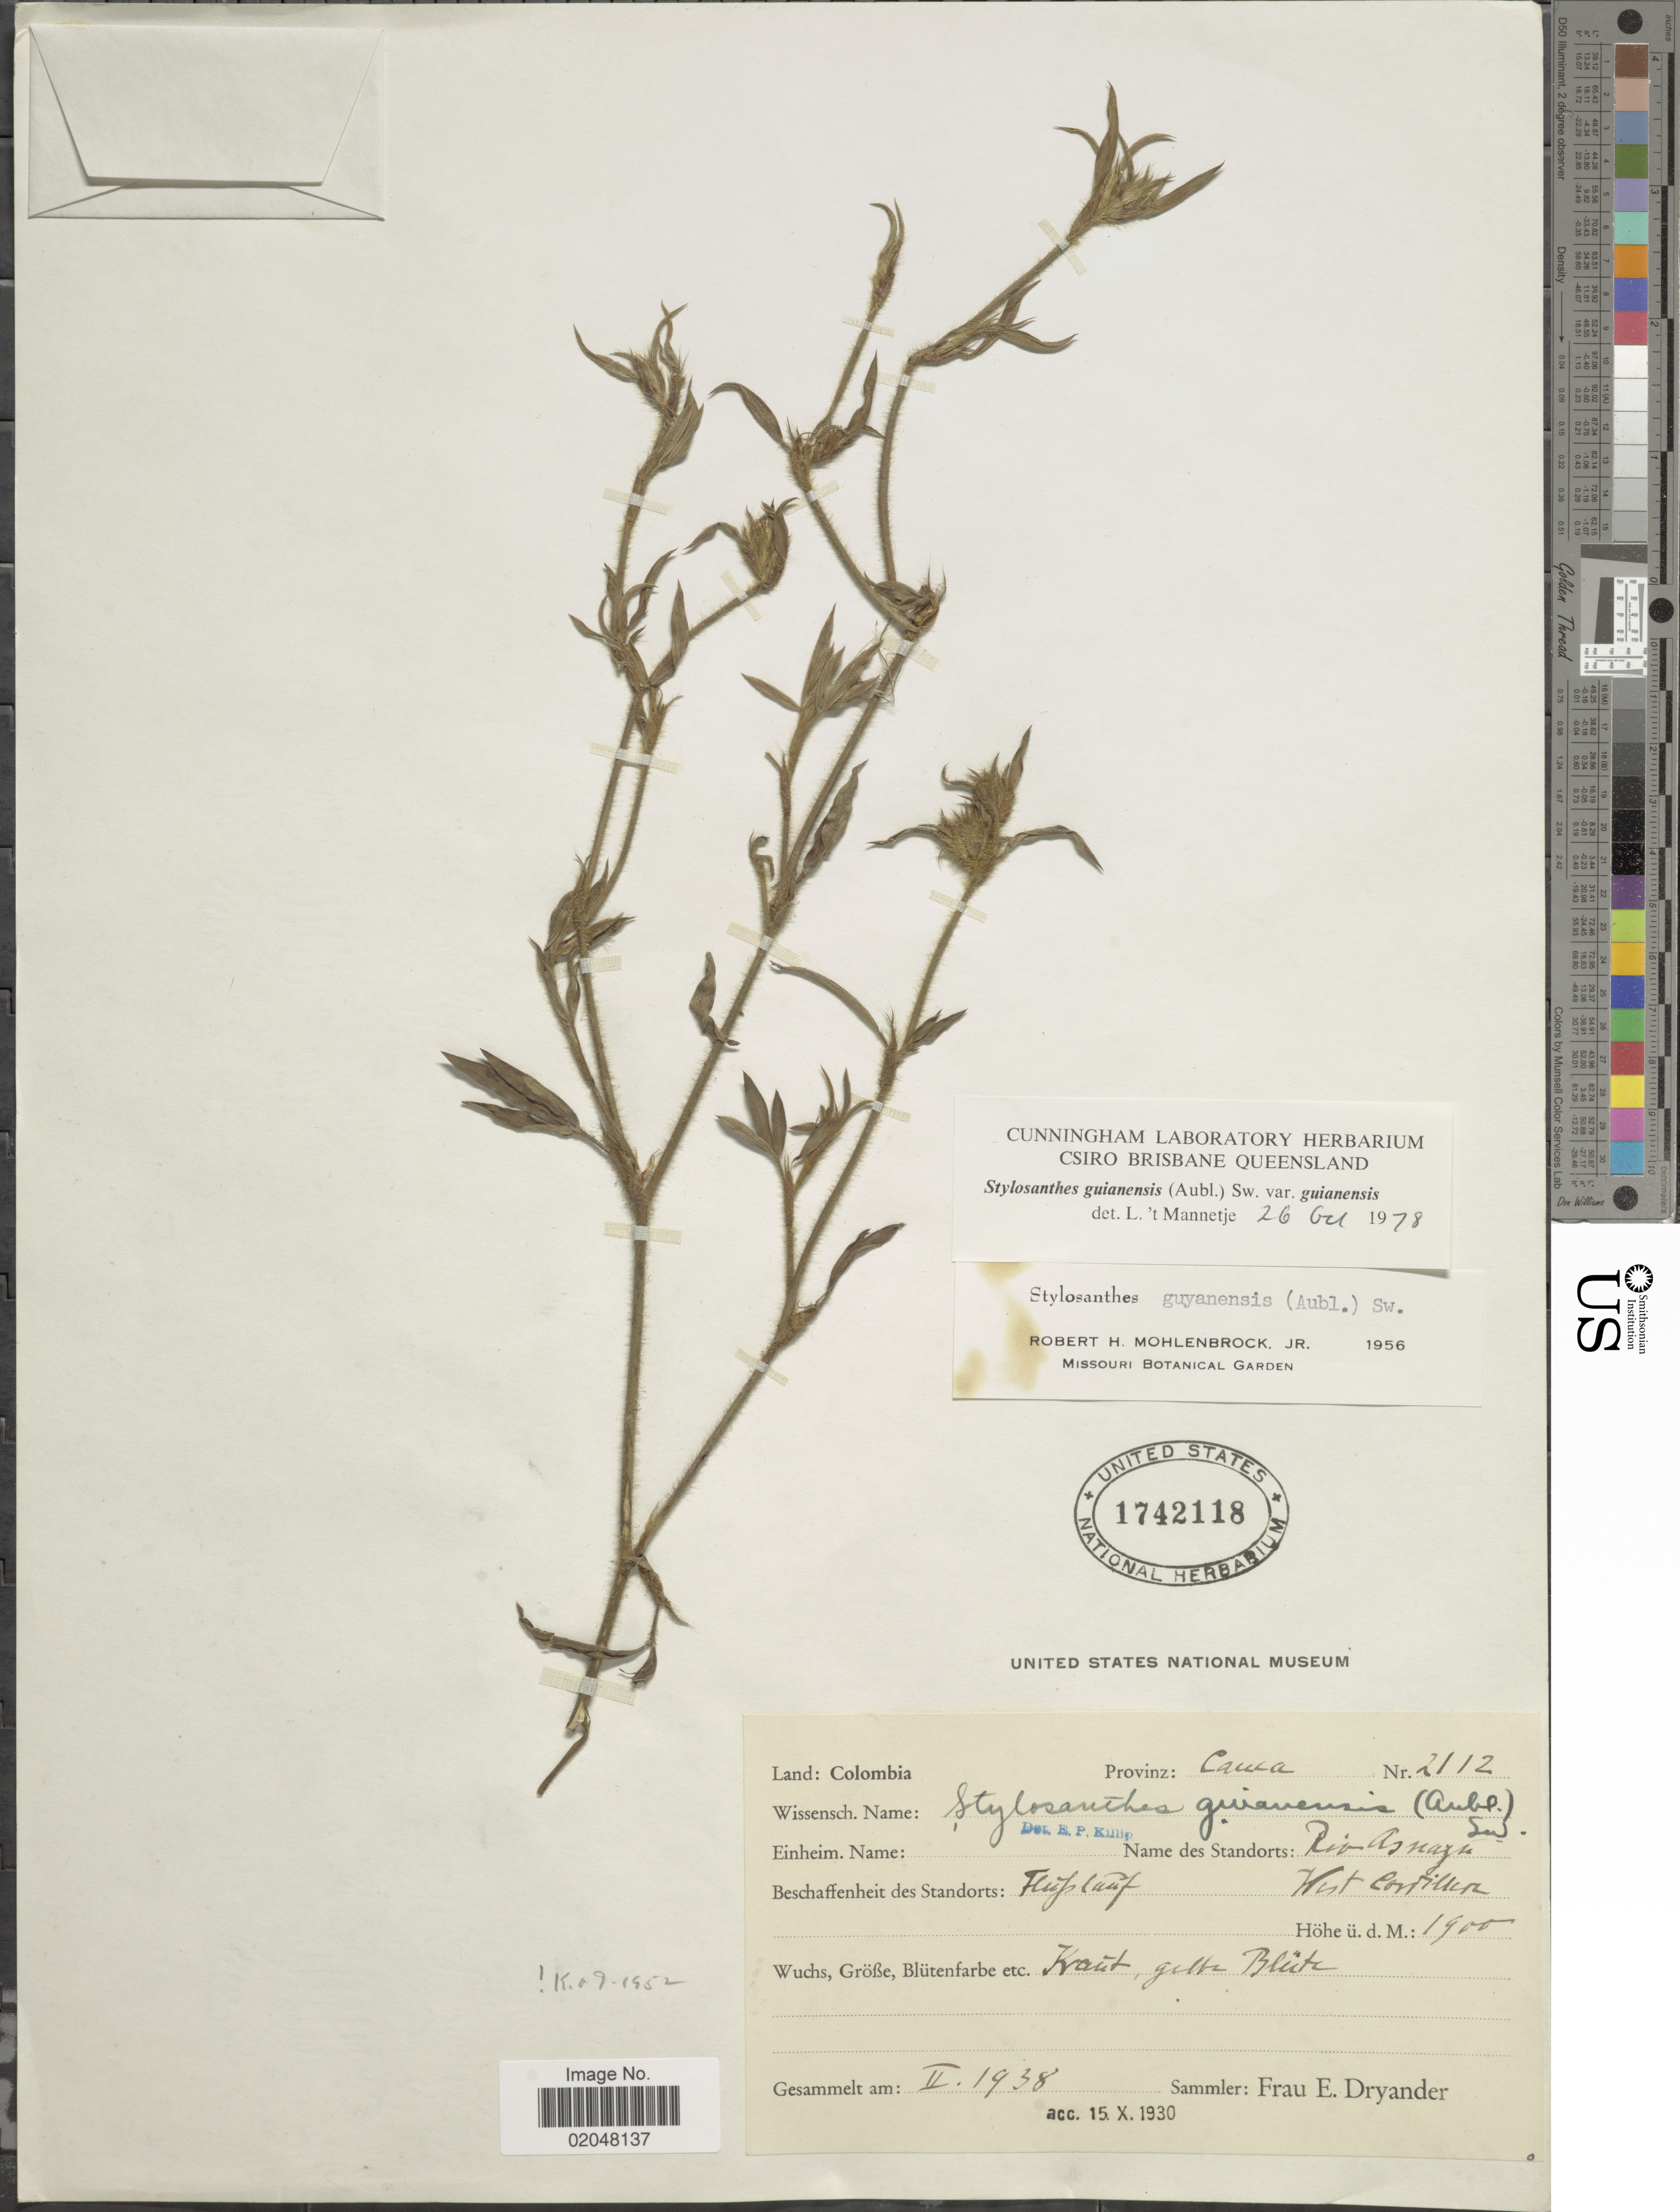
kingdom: Plantae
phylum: Tracheophyta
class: Magnoliopsida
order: Fabales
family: Fabaceae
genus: Stylosanthes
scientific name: Stylosanthes guianensis var. guianensis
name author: (Aubl.) Sw.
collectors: F. Dryander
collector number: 2112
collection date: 1938-02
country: Colombia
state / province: Cauca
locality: Rio Asnazu, West Cordillera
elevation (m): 1900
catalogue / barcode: US 1742118